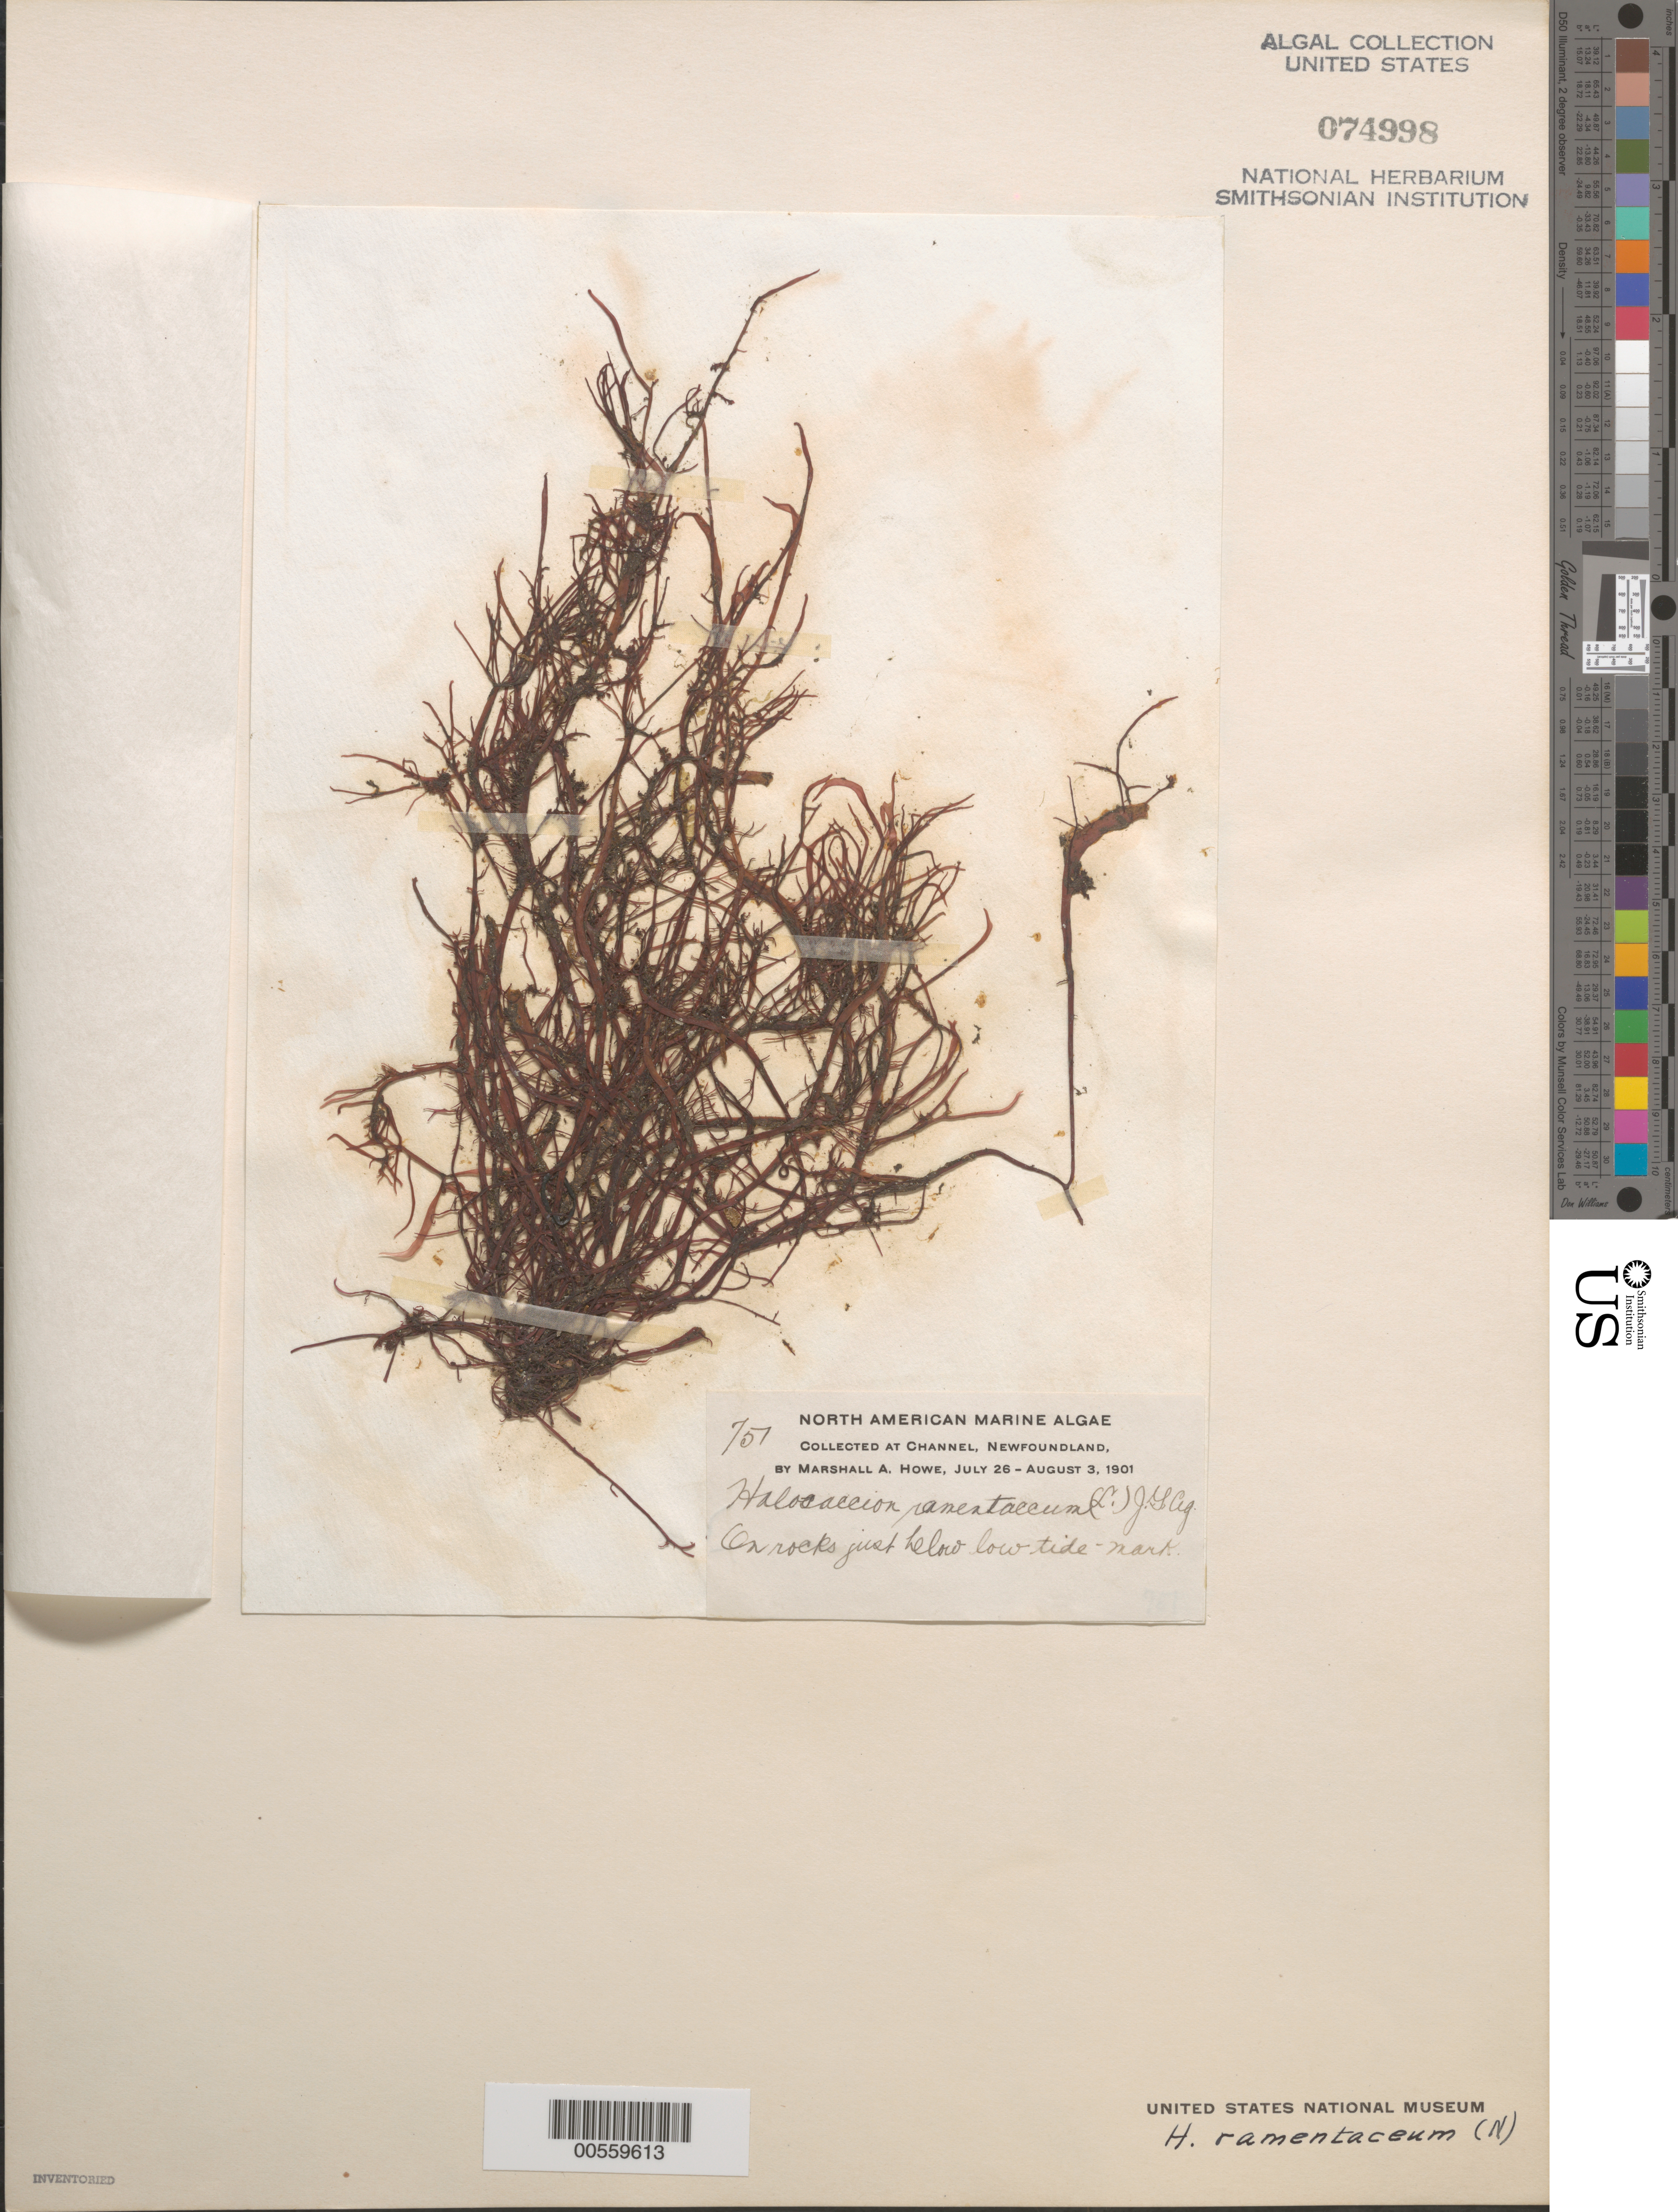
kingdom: Plantae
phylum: Rhodophyta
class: Florideophyceae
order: Palmariales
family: Palmariaceae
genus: Devaleraea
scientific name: Devaleraea ramentacea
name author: (L.) Guiry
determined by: Algae name updating Project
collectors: M. A. Howe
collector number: MAH 751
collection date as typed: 26 Jul 1901 TO 03 Aug 1901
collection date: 1901-07-26/1901-08-03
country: Canada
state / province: Newfoundland and Labrador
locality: Channel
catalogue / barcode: US 74998